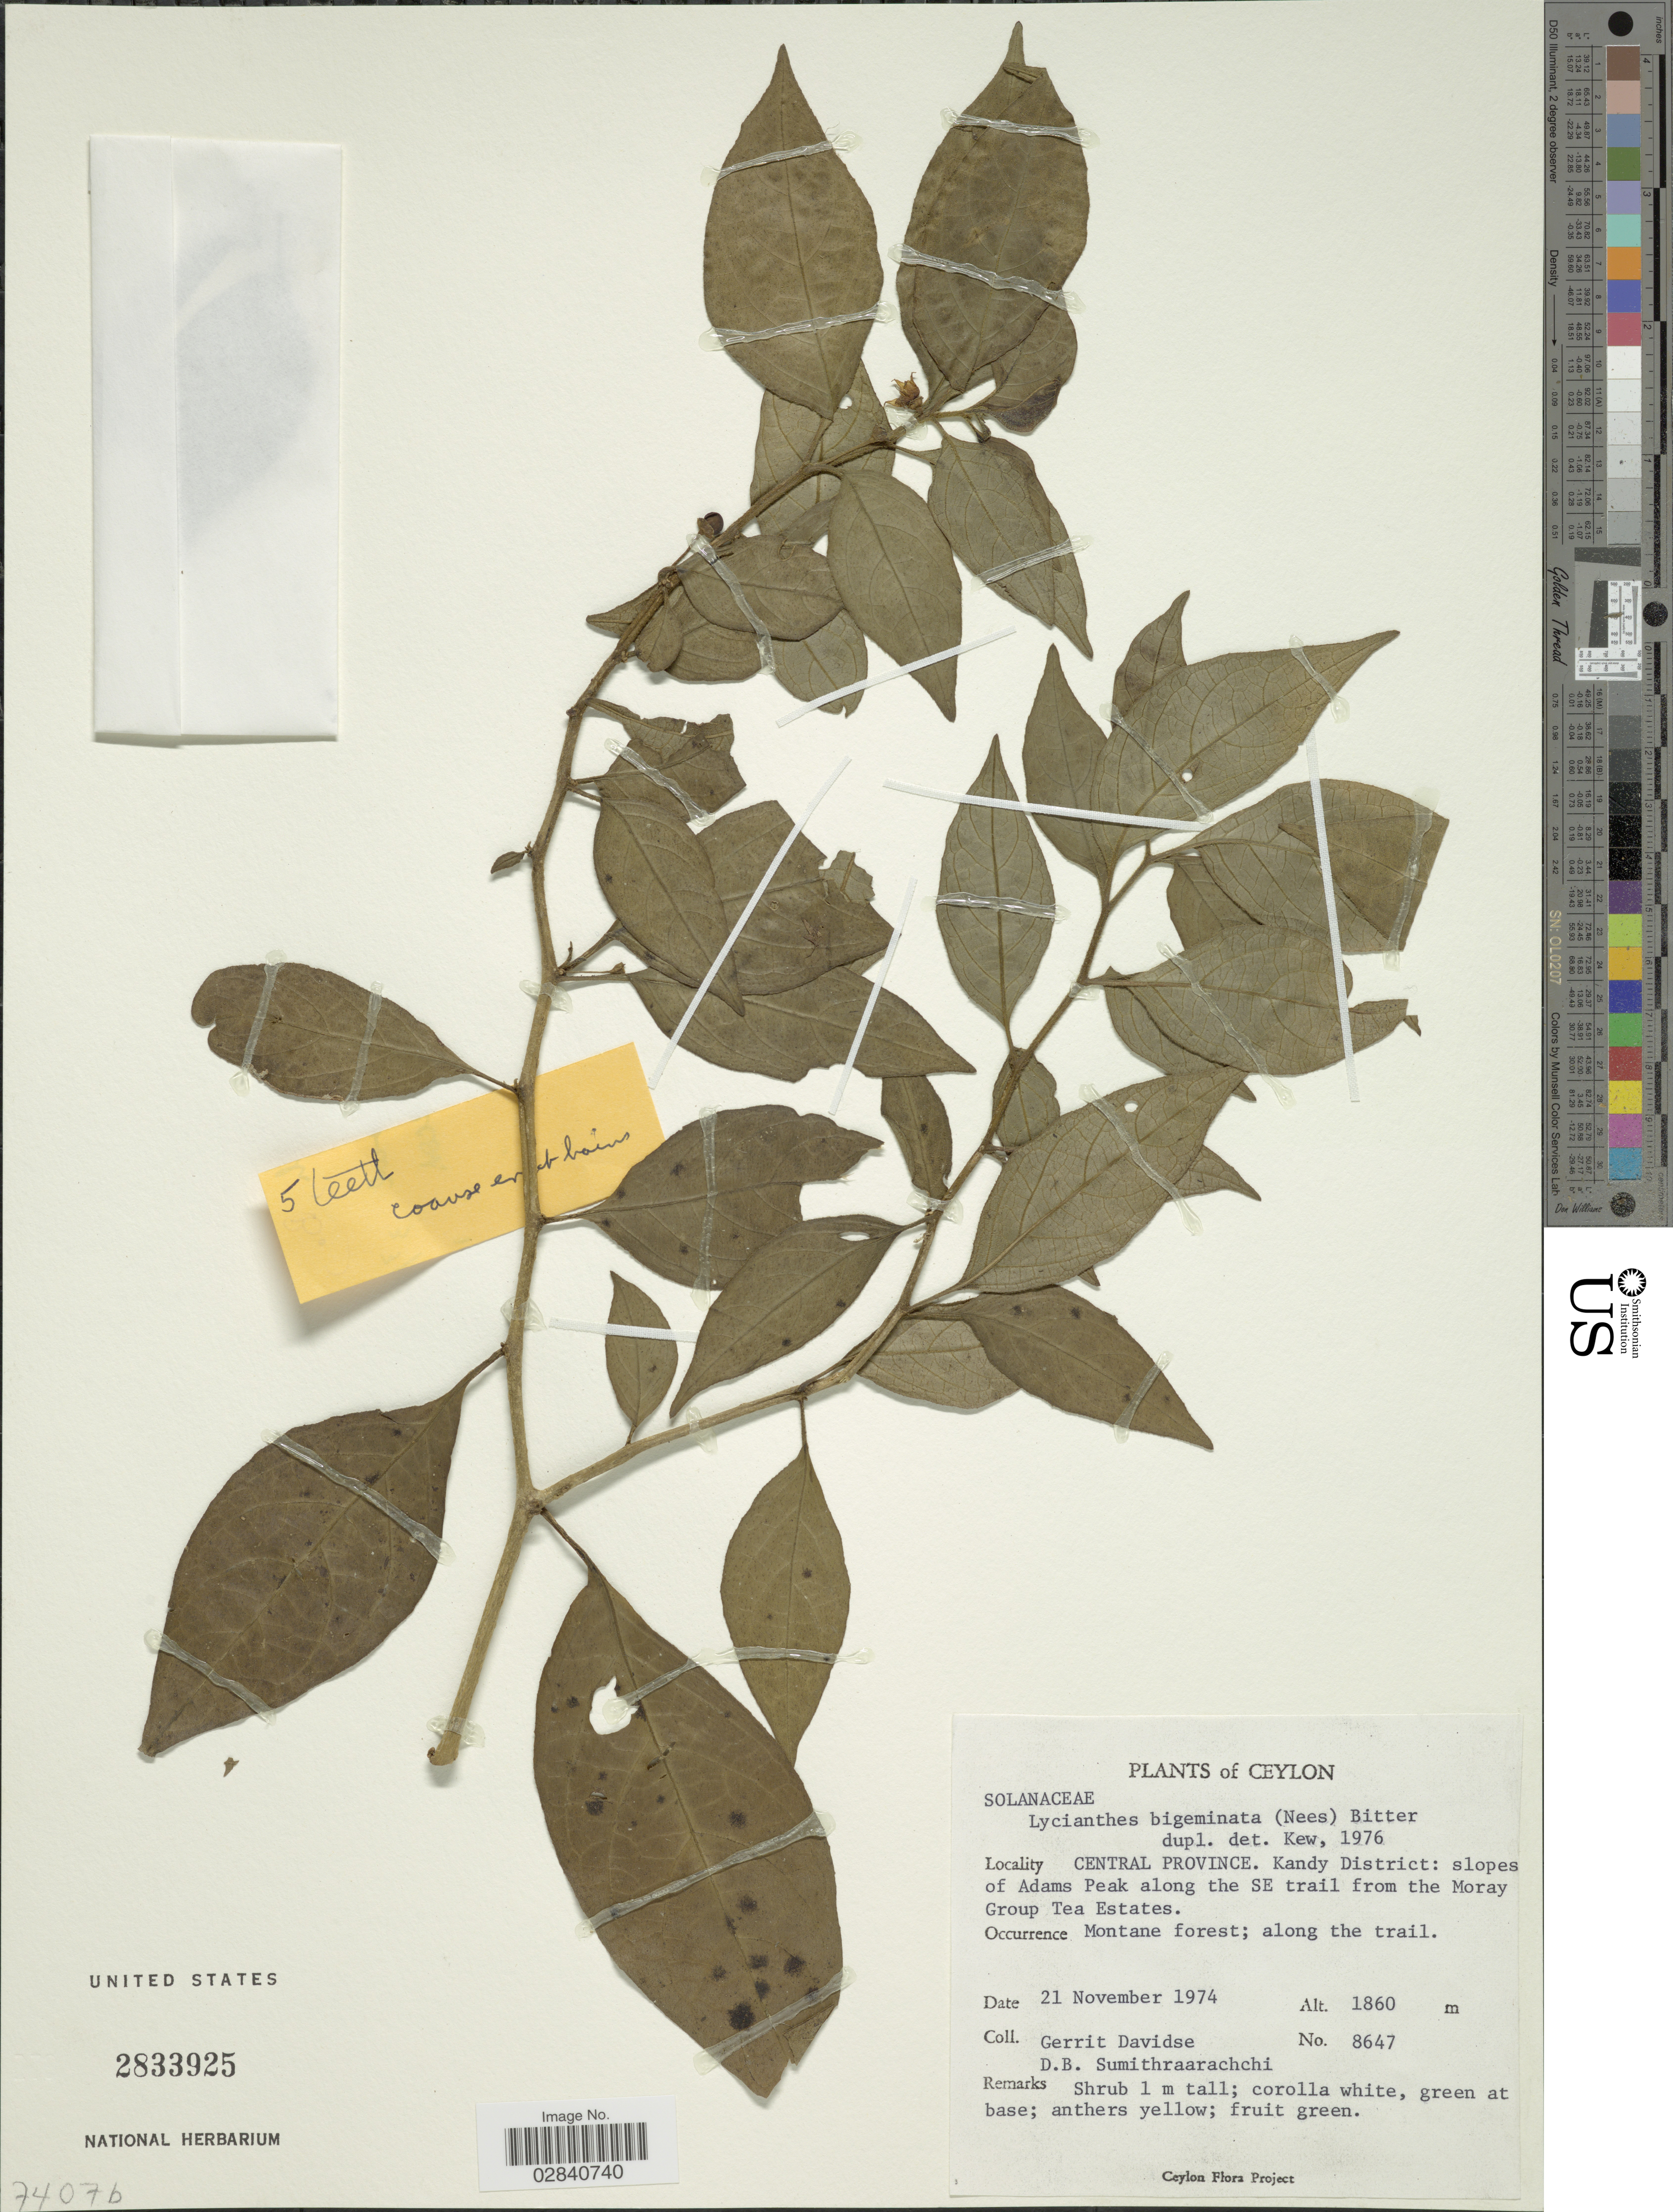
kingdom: Plantae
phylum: Tracheophyta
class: Magnoliopsida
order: Solanales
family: Solanaceae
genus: Lycianthes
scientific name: Lycianthes laevis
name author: (Dunal) Bitter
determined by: Knapp, S. D.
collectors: G. Davidse & D. B. Sumithraarachchi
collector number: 8647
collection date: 1974-11-21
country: Sri Lanka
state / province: Central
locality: Ceylon. Kandy District: slopes of Adams Peak along the SE trail from the Moray Group Tea Estates.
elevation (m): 1860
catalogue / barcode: US 2833925